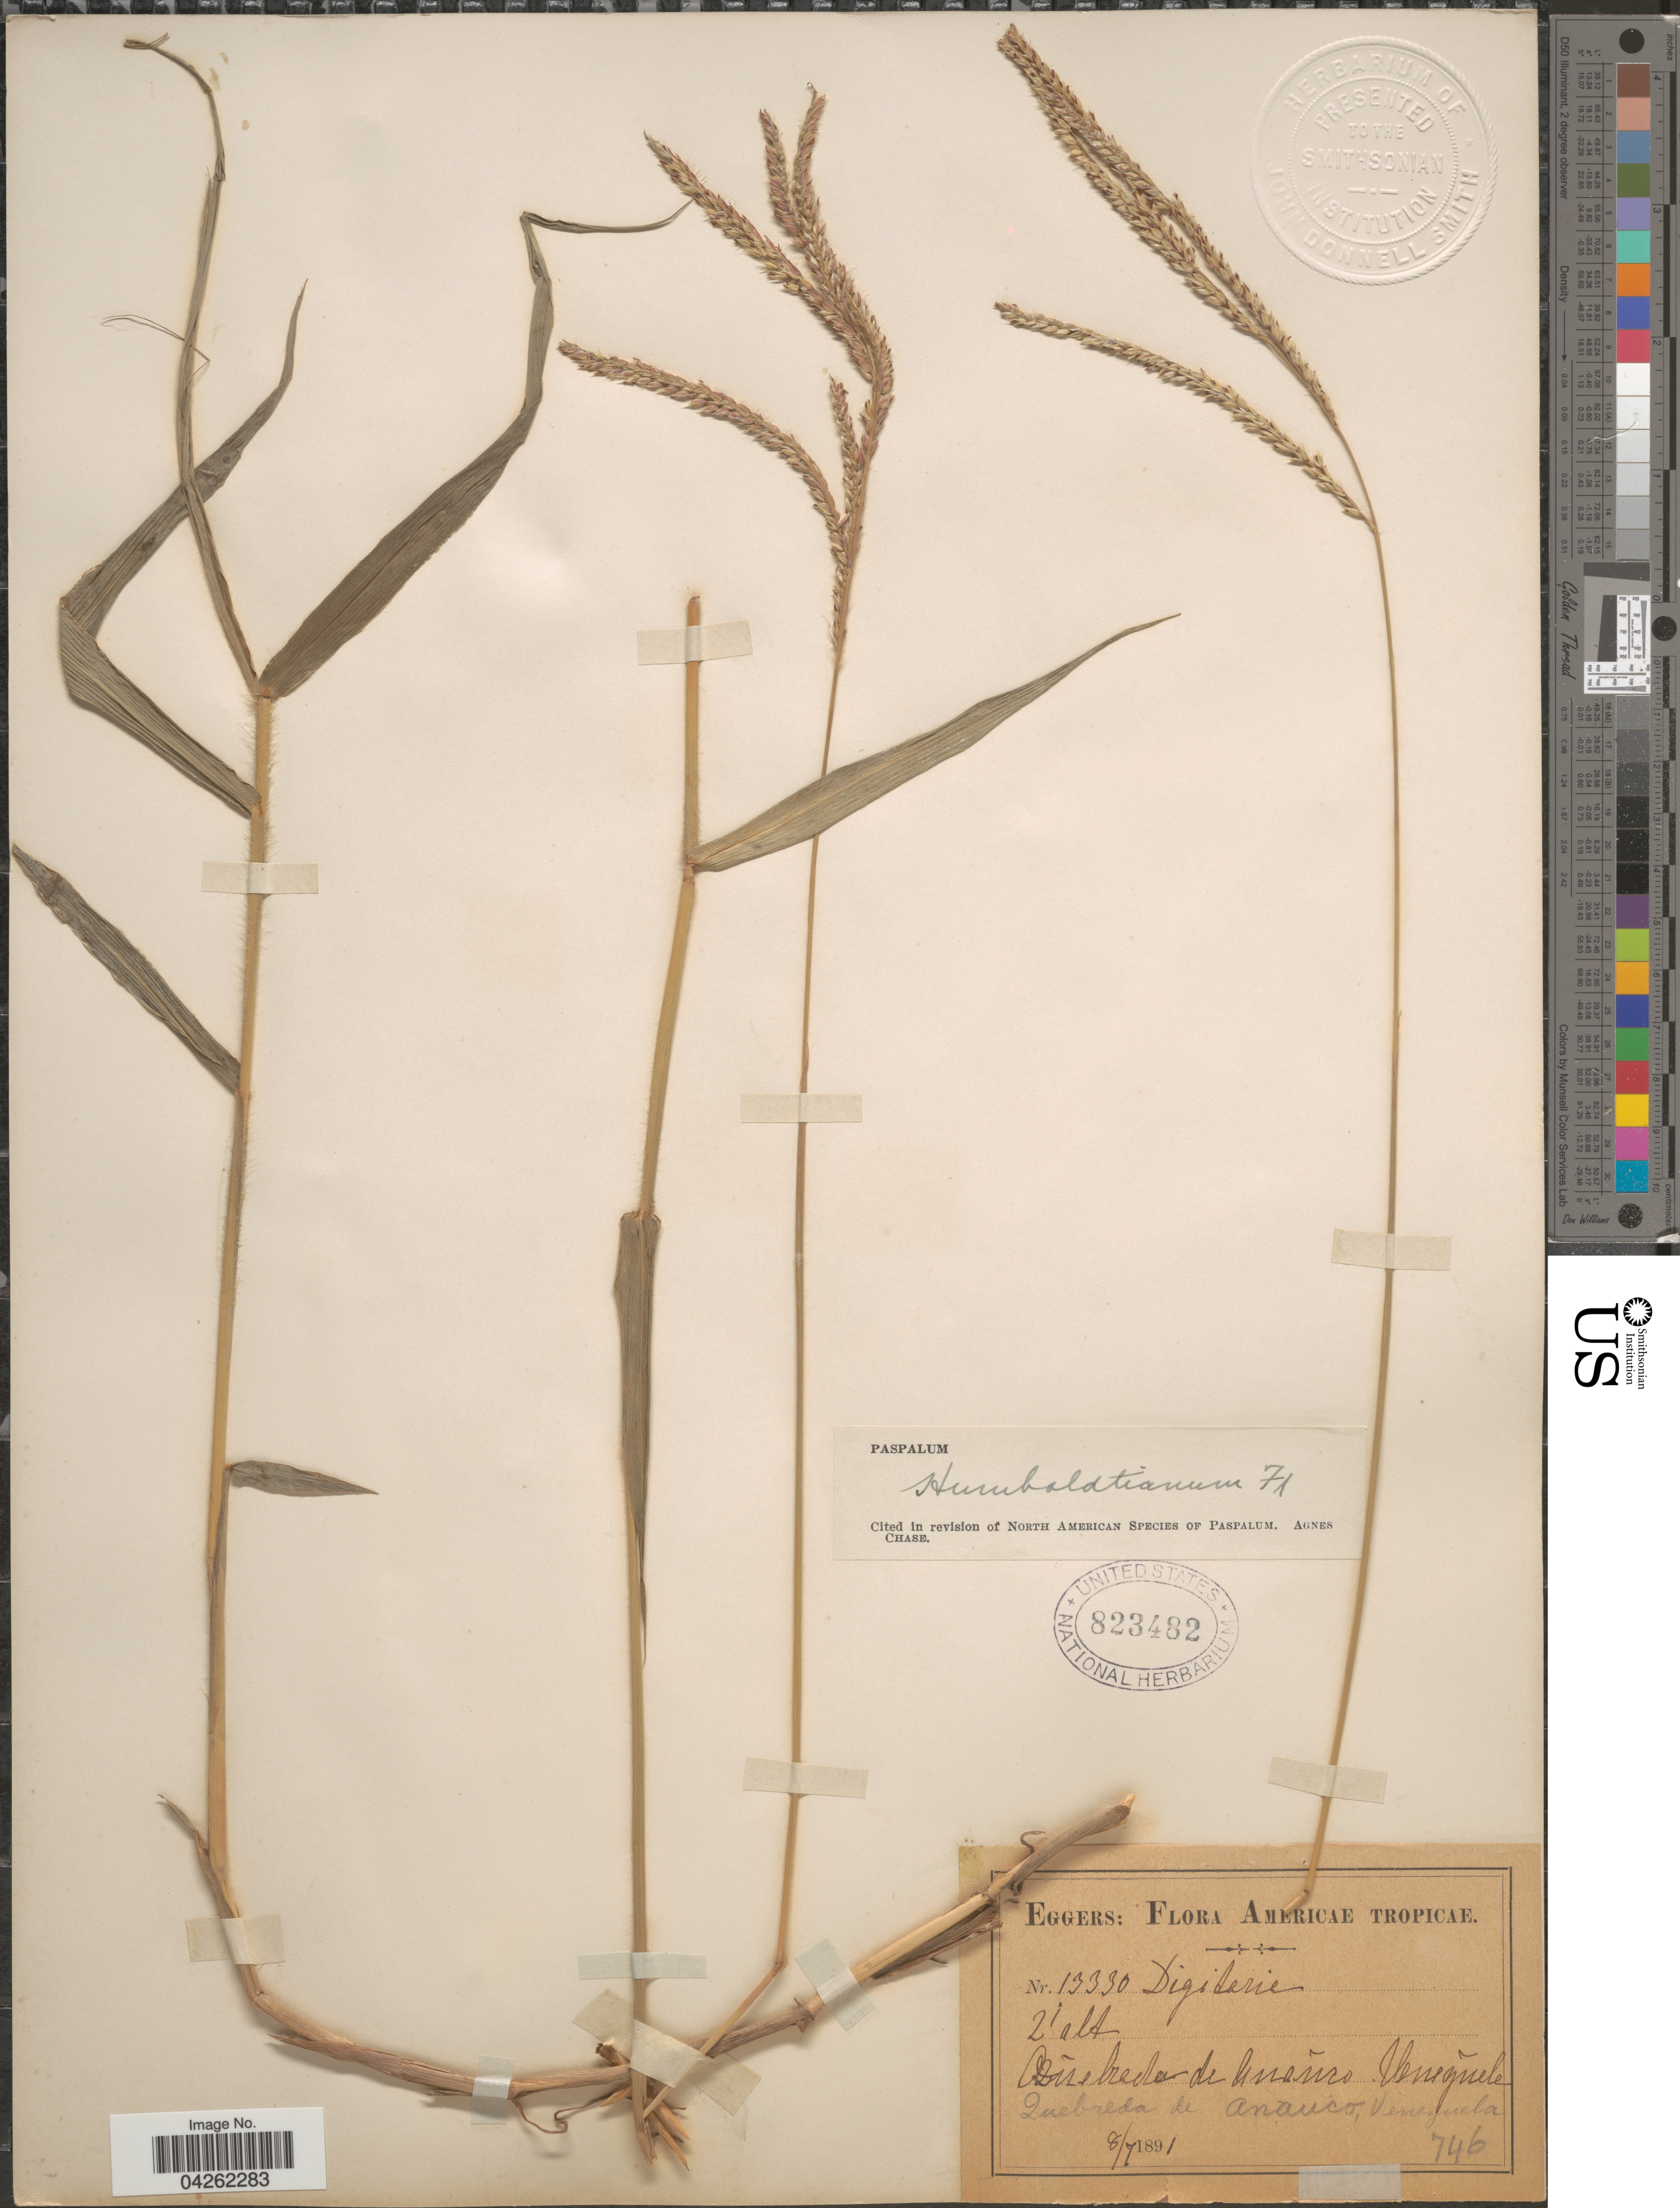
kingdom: Plantae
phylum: Tracheophyta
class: Liliopsida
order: Poales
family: Poaceae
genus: Paspalum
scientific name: Paspalum humboldtianum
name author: Flüggé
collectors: -. Eggers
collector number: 13330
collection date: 1891-08-07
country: Venezuela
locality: Quebrada de Anauco.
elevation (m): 1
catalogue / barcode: US 823482